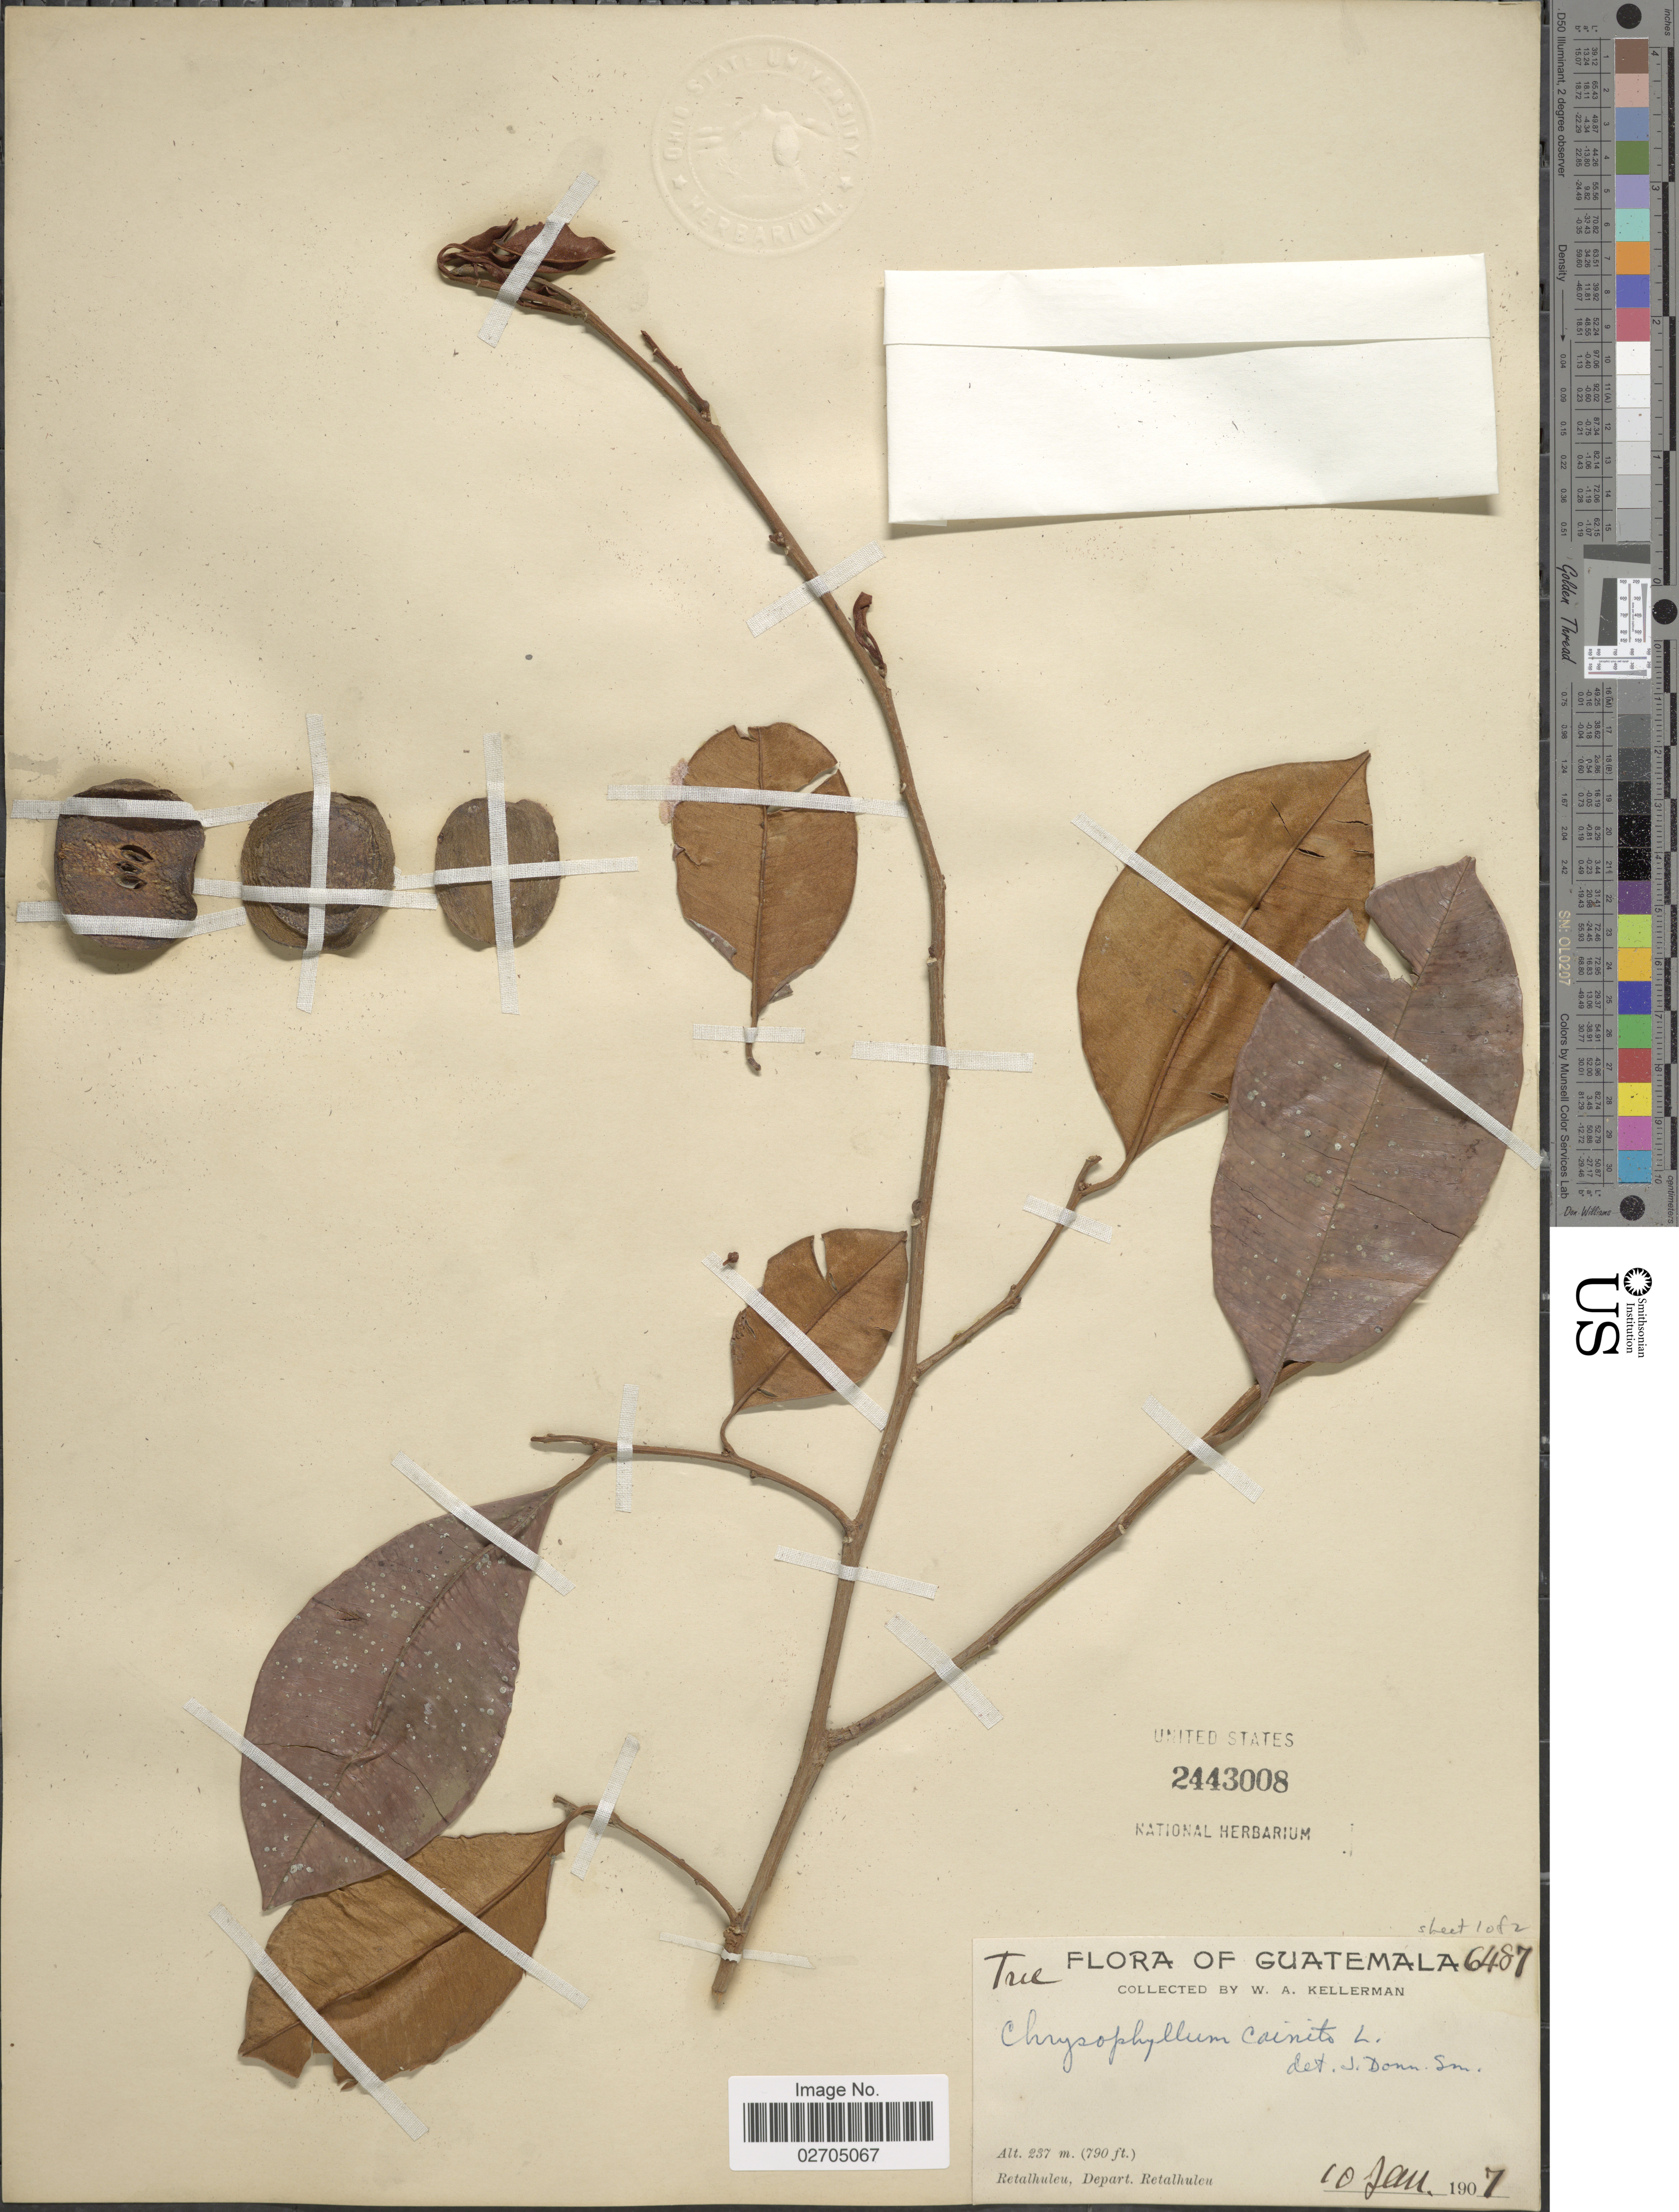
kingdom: Plantae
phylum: Tracheophyta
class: Magnoliopsida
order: Ericales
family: Sapotaceae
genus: Chrysophyllum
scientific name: Chrysophyllum cainito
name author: L.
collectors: W. Kellerman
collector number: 6487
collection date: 1907-01-10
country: Guatemala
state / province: Retalhuleu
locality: Retalhuleu.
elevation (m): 237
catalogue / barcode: US 2443008